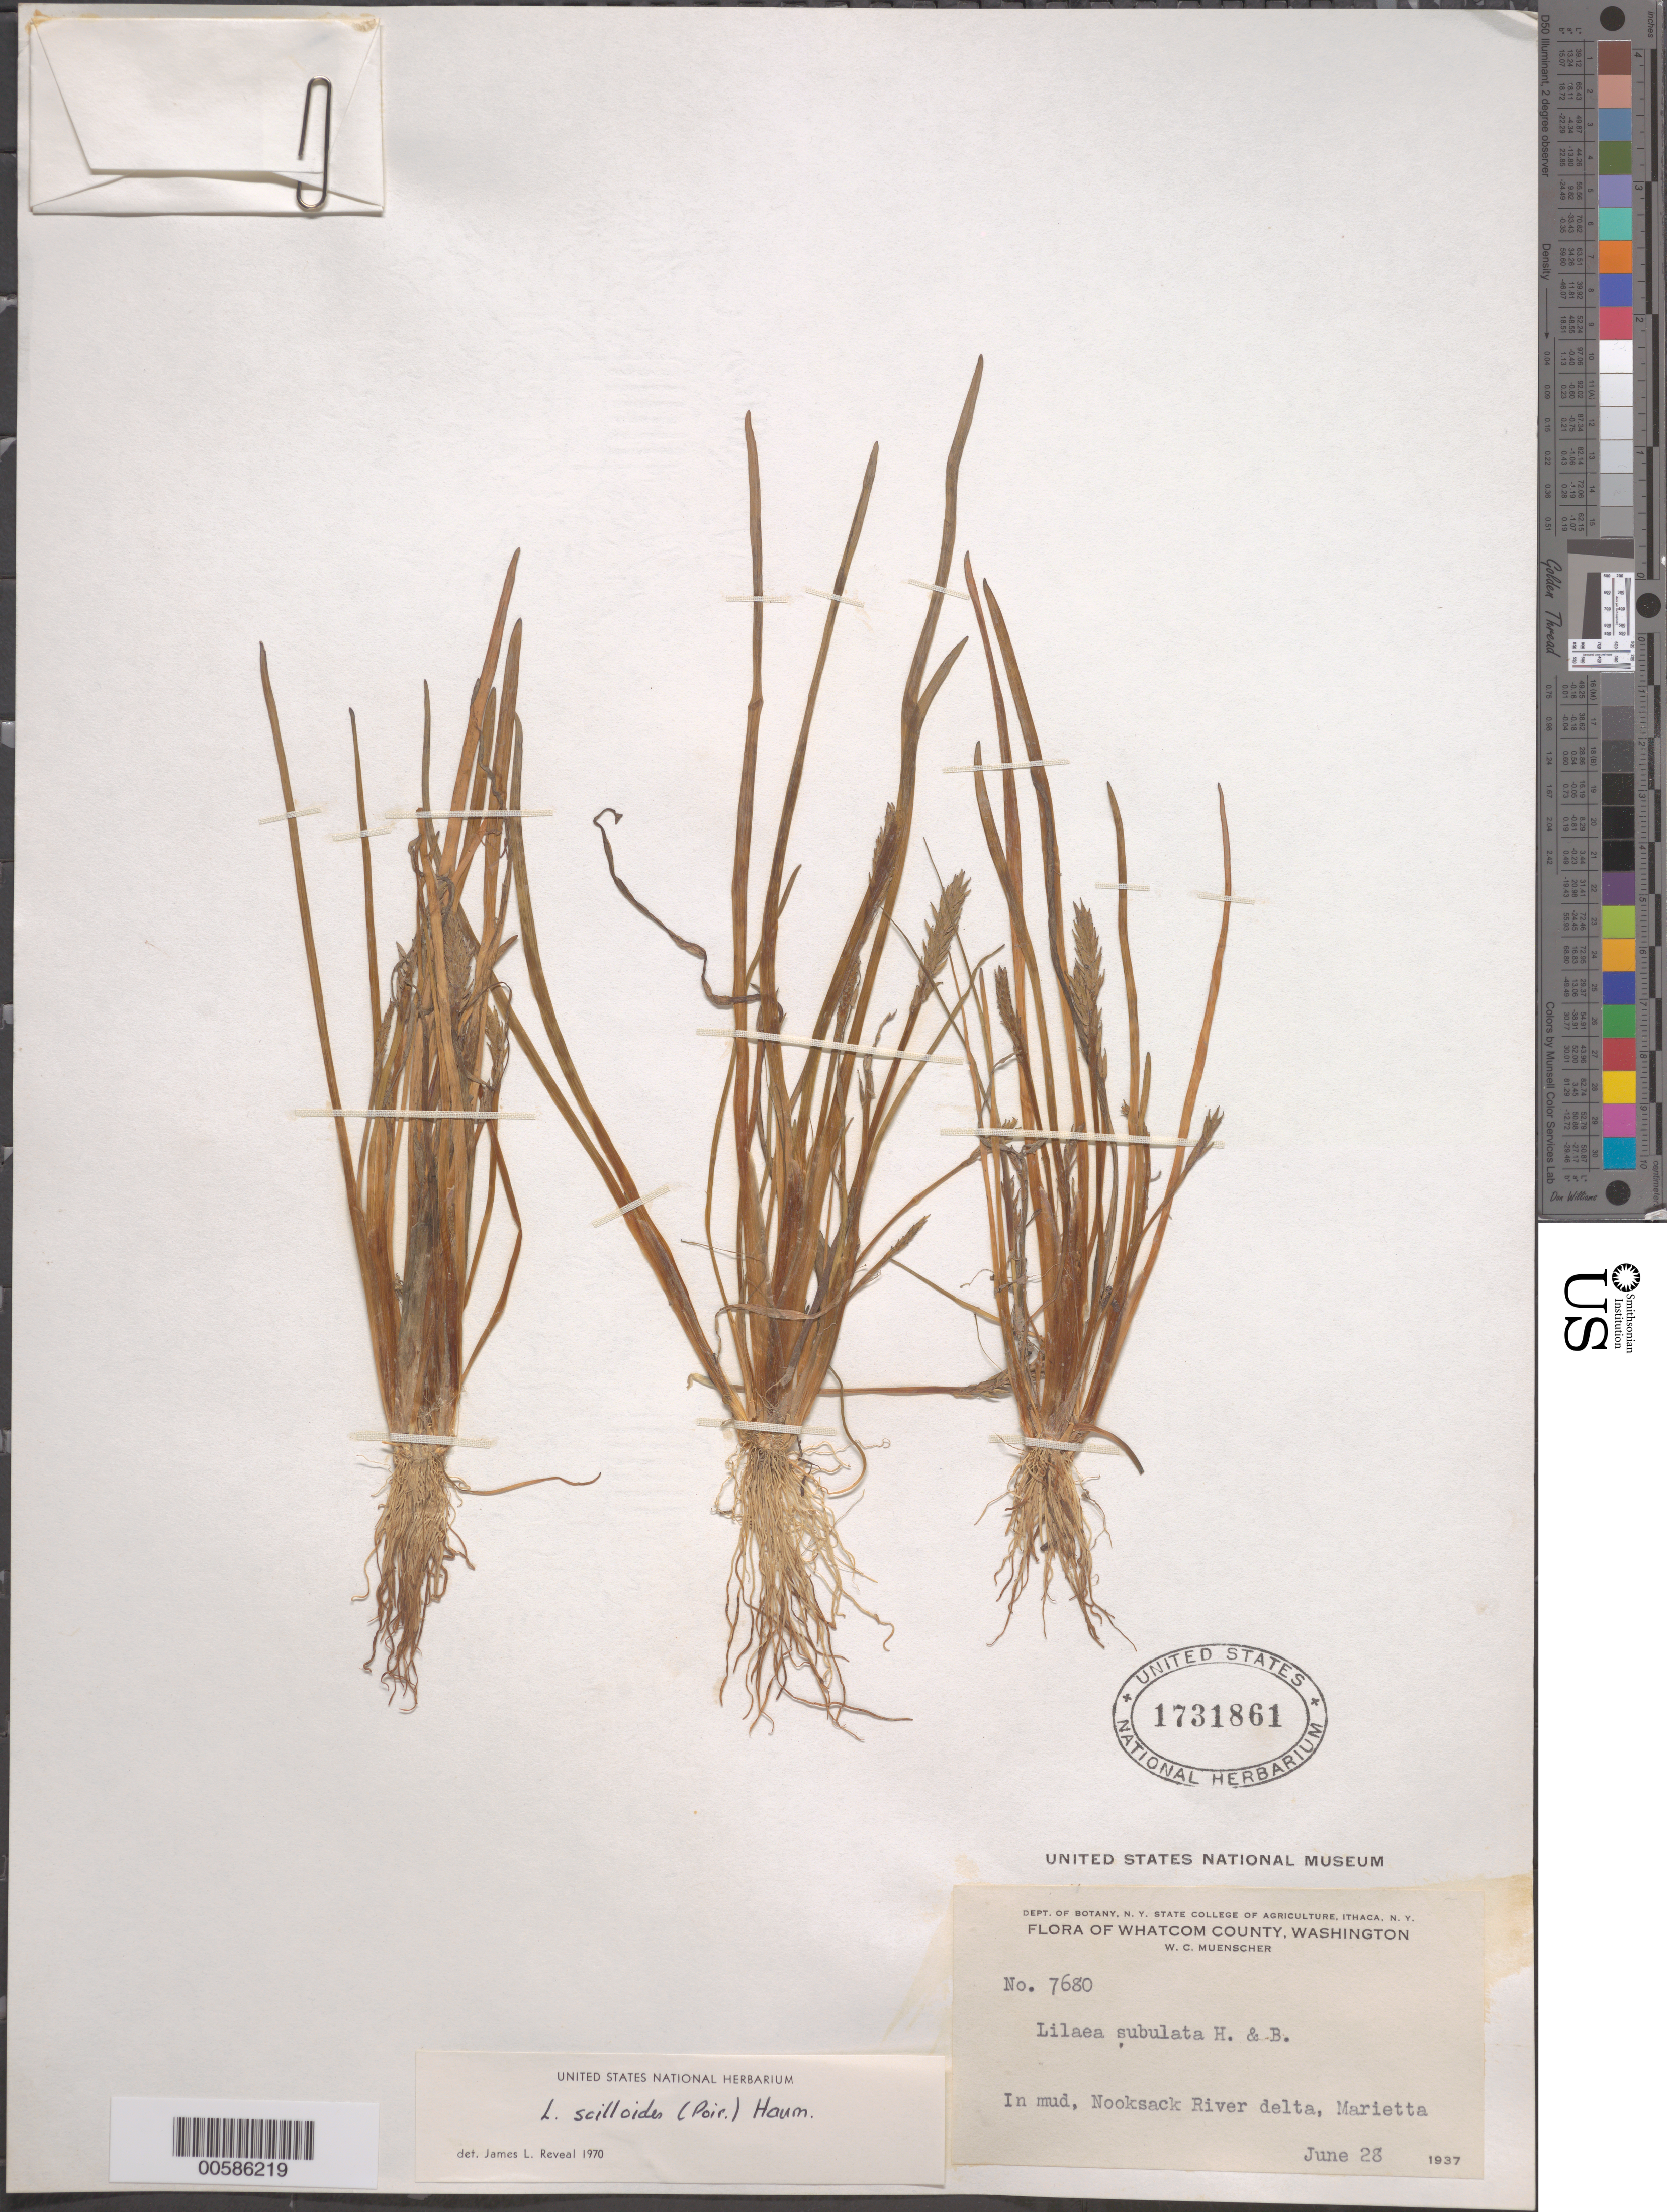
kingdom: Plantae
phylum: Tracheophyta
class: Liliopsida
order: Alismatales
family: Juncaginaceae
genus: Triglochin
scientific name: Triglochin scilloides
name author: (Poir.) Mering & Kadereit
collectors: W. Muenscher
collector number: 7680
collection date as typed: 28 Jun 1937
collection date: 1937-06-28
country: United States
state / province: Washington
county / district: Whatcom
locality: Nooksack River delta, Marietta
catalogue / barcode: US 1731861